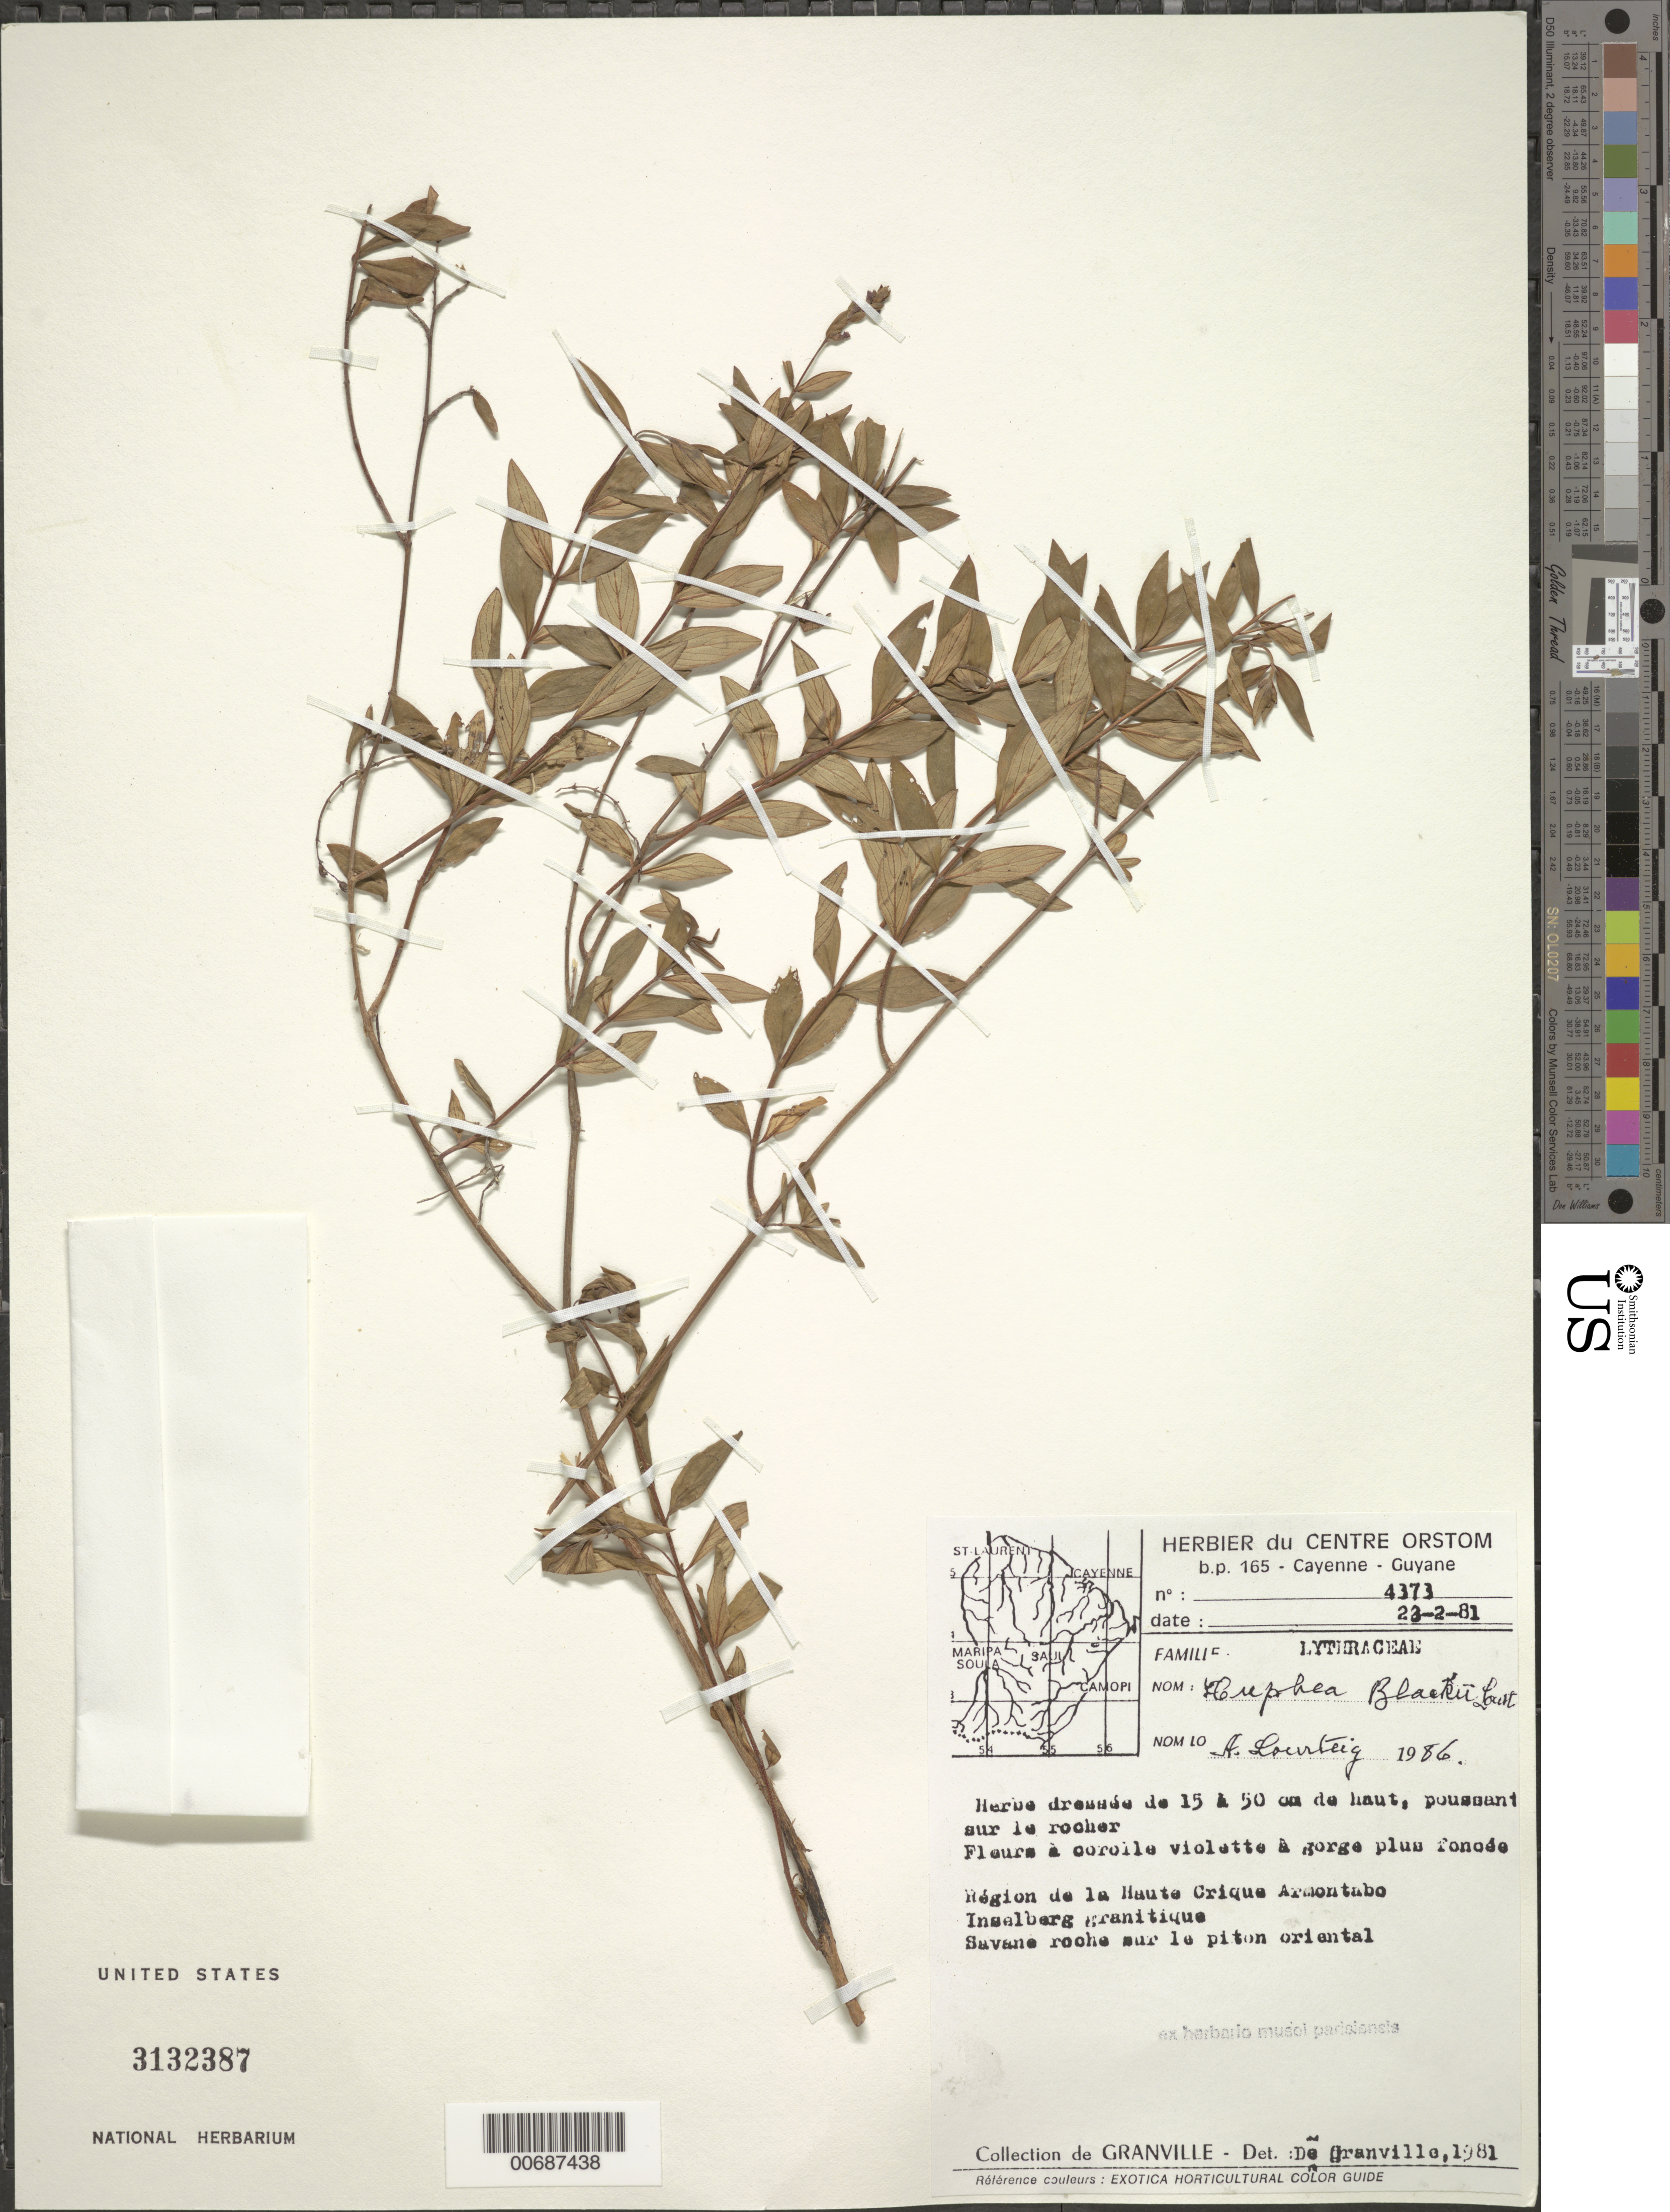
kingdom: Plantae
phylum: Tracheophyta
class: Magnoliopsida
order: Myrtales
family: Lythraceae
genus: Cuphea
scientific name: Cuphea blackii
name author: Lourteig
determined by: Granville, J. J. de, (CAY), Institut de Recherche pour le Developpement (IRD) (FRENCH GUIANA)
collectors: J.-J. de Granville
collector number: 4373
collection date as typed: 23-Feb-81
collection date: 1981-02-23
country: French Guiana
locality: Haute Crique Armontabo, bas Oyapock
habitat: Savanna roche sur le piton oriental. Inselberg granitique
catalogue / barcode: US 3132387